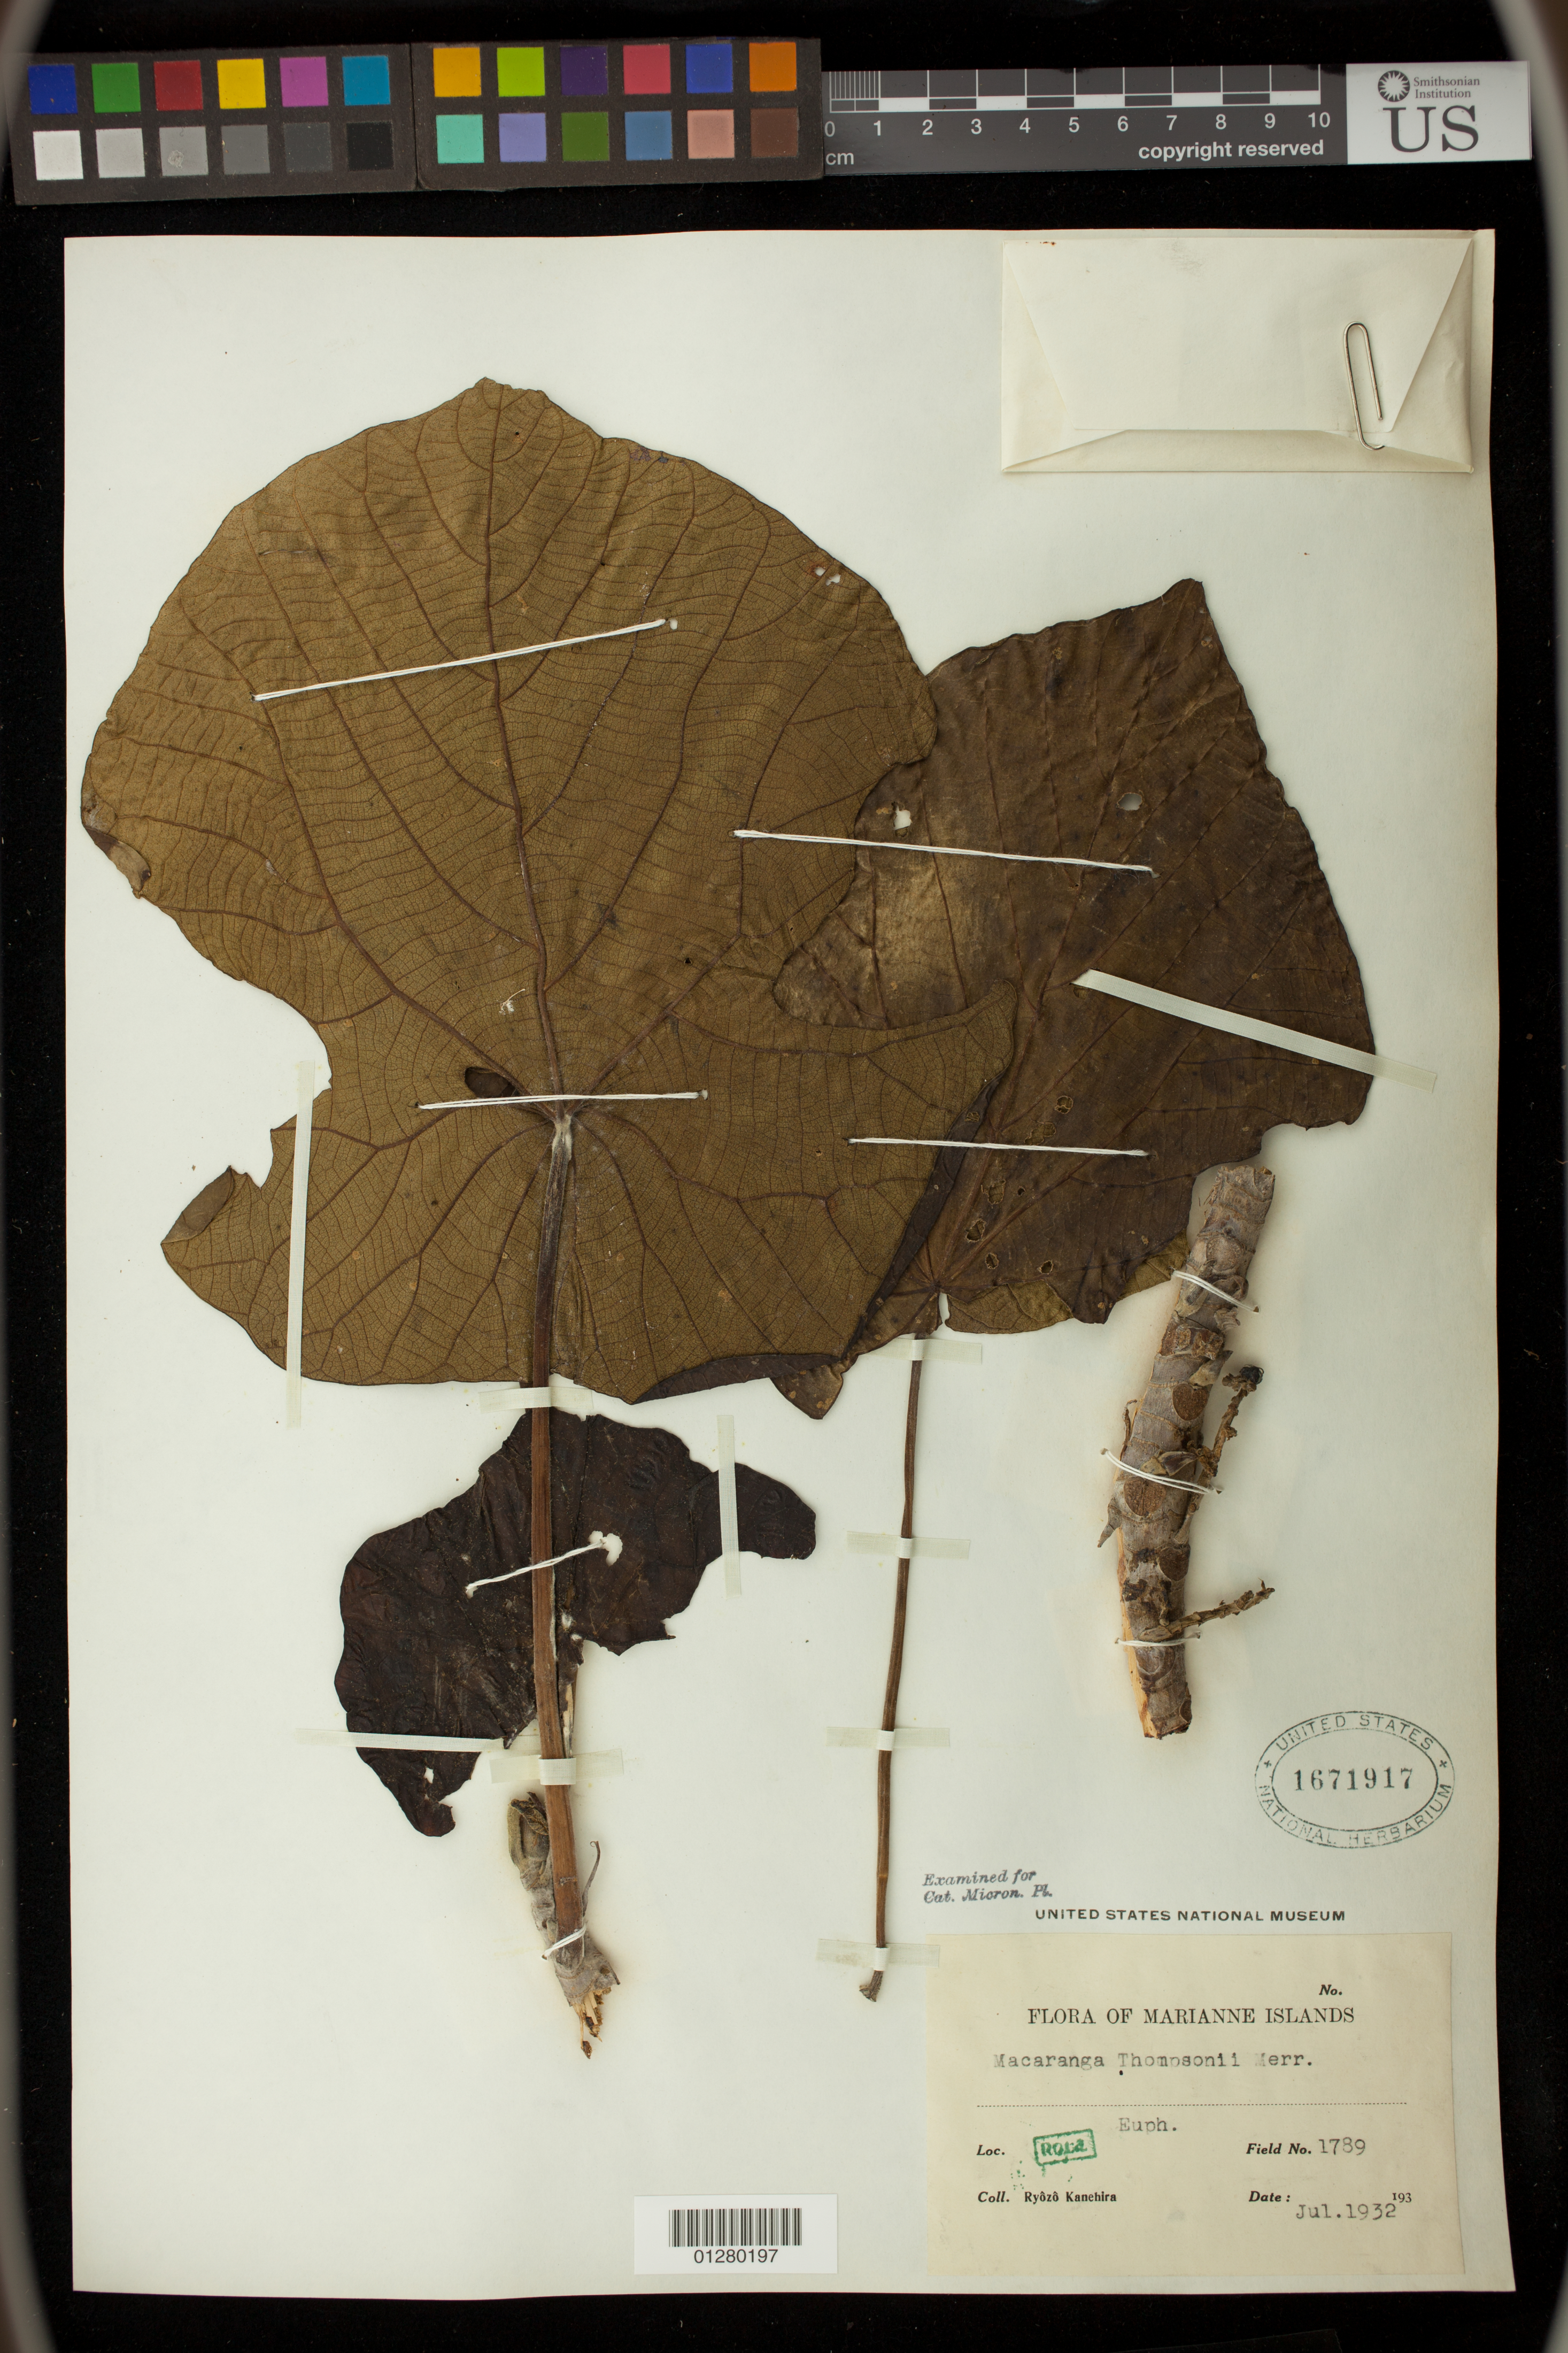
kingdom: Plantae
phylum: Tracheophyta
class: Magnoliopsida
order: Malpighiales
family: Euphorbiaceae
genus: Macaranga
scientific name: Macaranga thompsonii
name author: Merr.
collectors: R. Kanehira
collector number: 1789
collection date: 1932-07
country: Northern Mariana Islands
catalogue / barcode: US 1671917